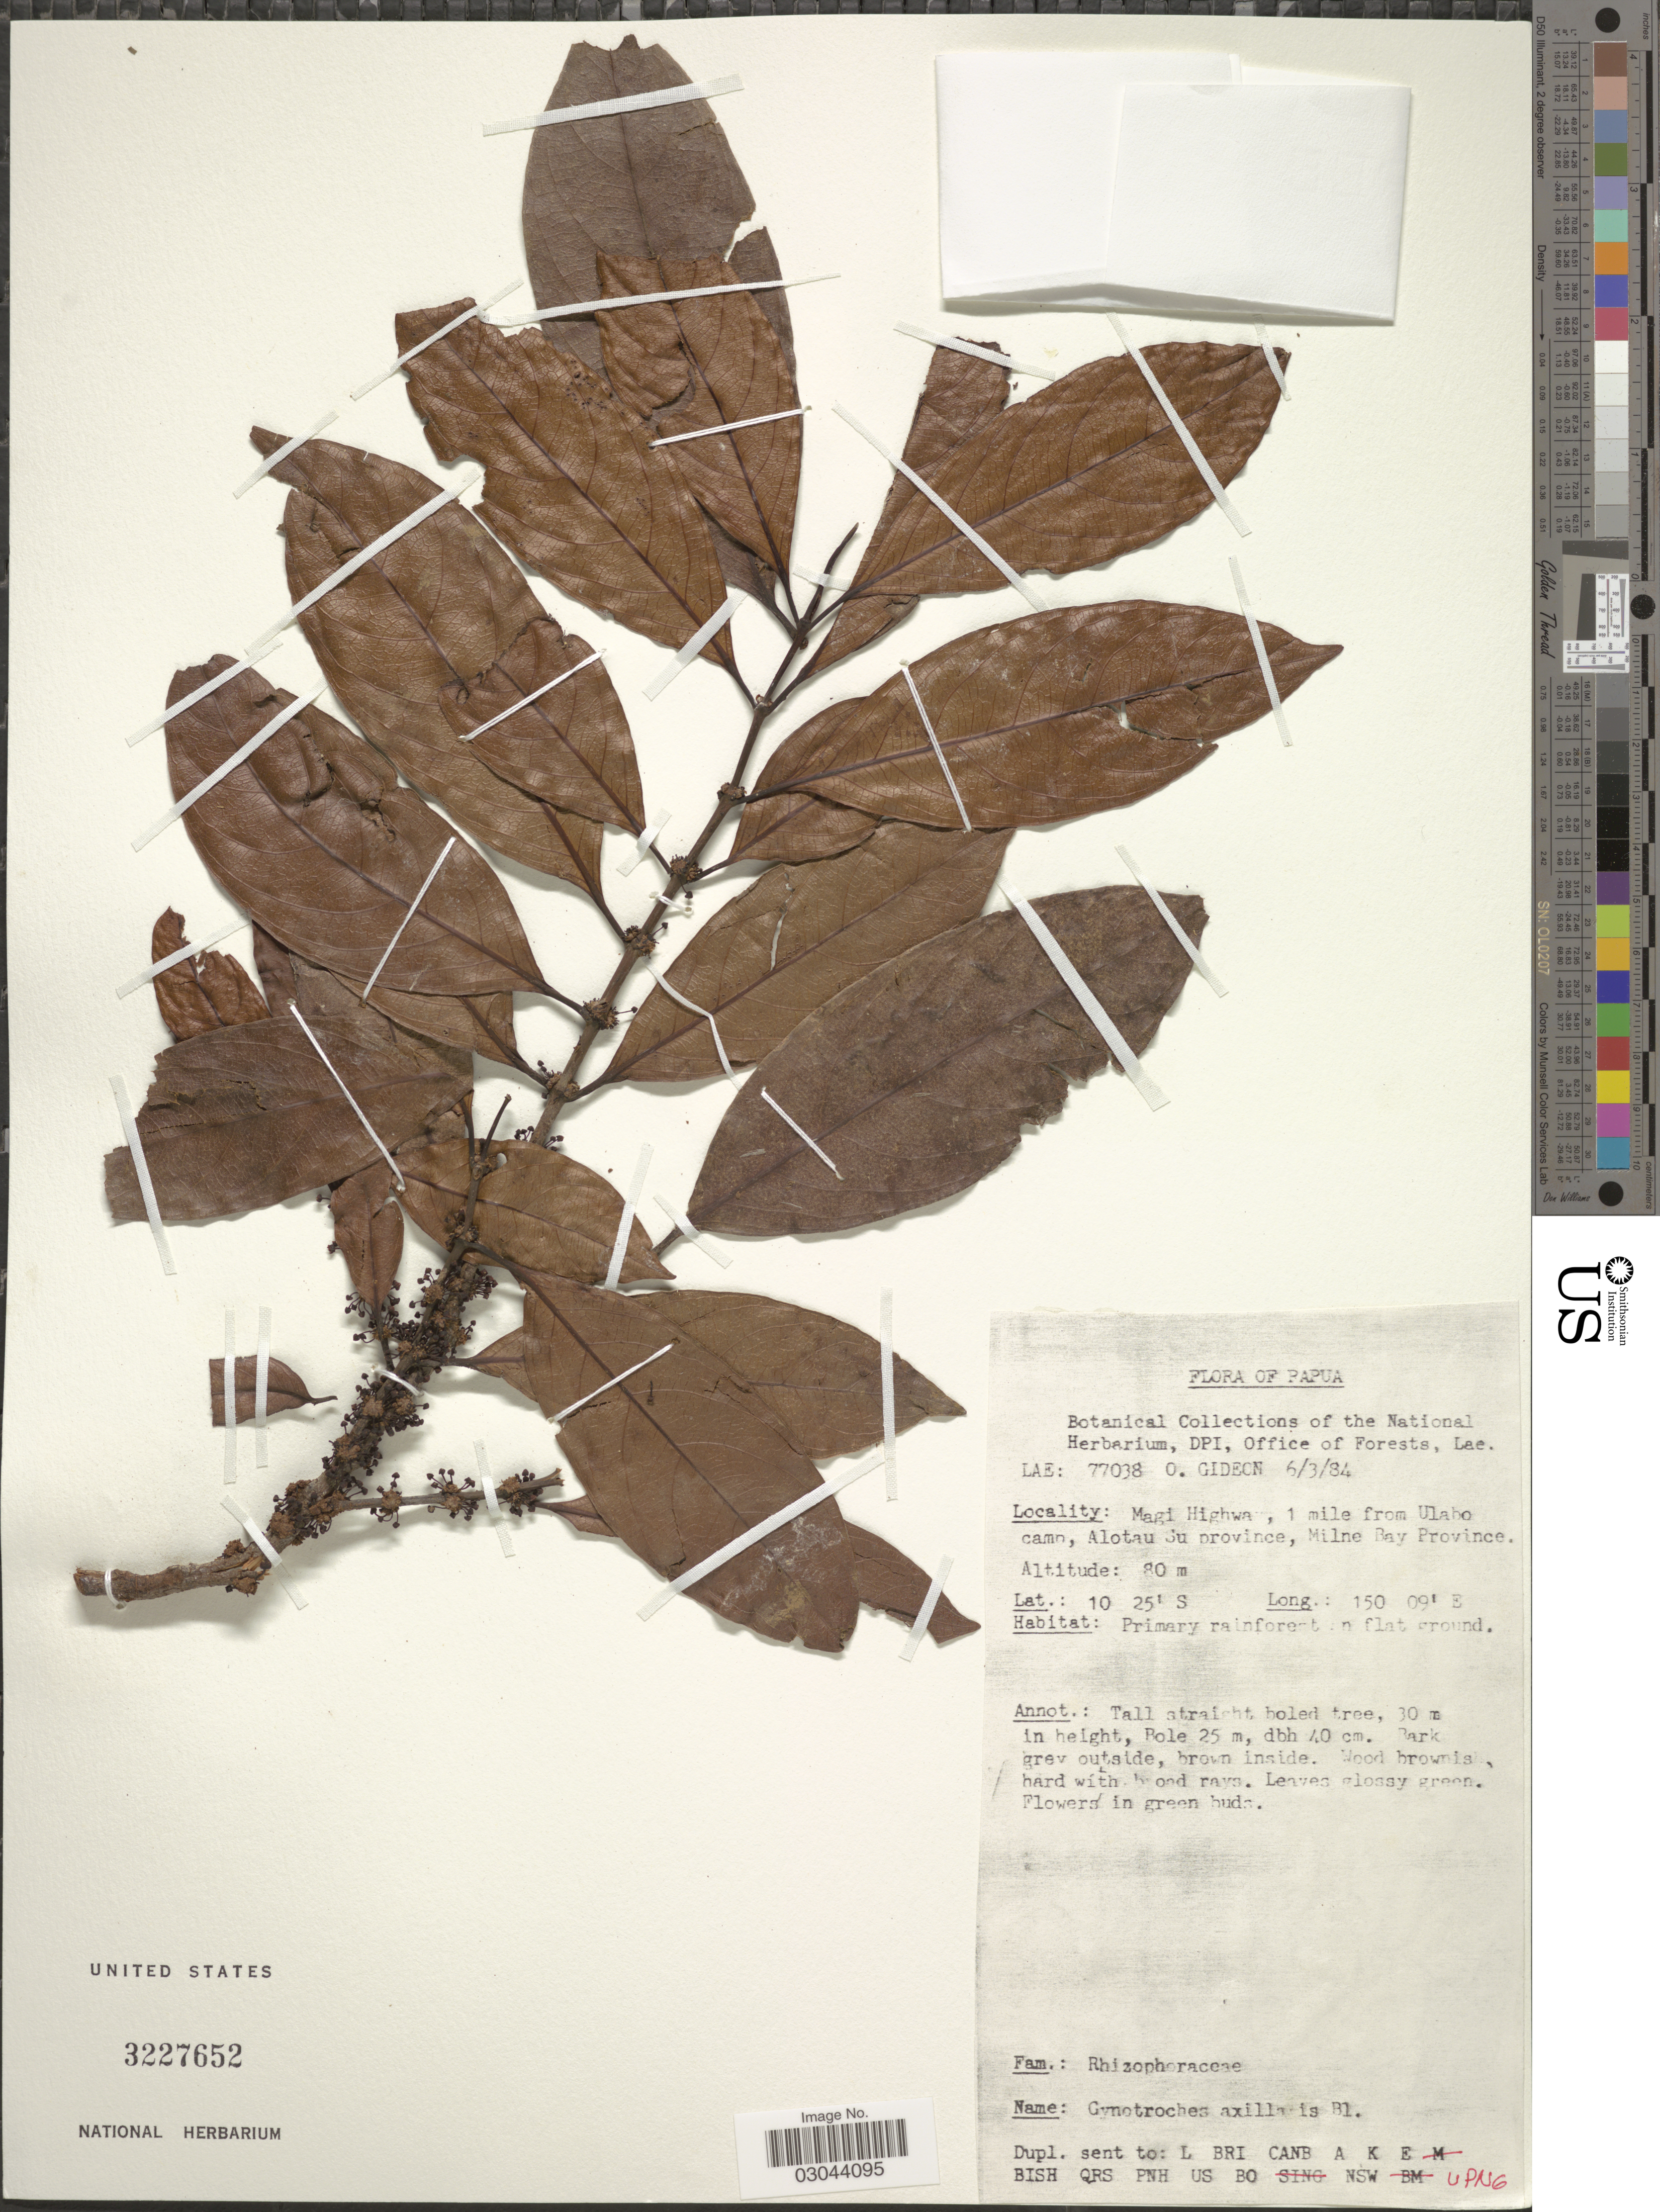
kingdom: Plantae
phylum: Tracheophyta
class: Magnoliopsida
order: Malpighiales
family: Rhizophoraceae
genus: Gynotroches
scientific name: Gynotroches axillaris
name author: Blume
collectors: O. Gideon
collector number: LAE: 77038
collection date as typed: Transcribed d/m/y: 6/3/84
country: Papua New Guinea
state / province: Milne Bay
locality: Magi Highwa , 1 mile from Ulabo camp, Alotau Su province.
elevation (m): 80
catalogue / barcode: US 3227652